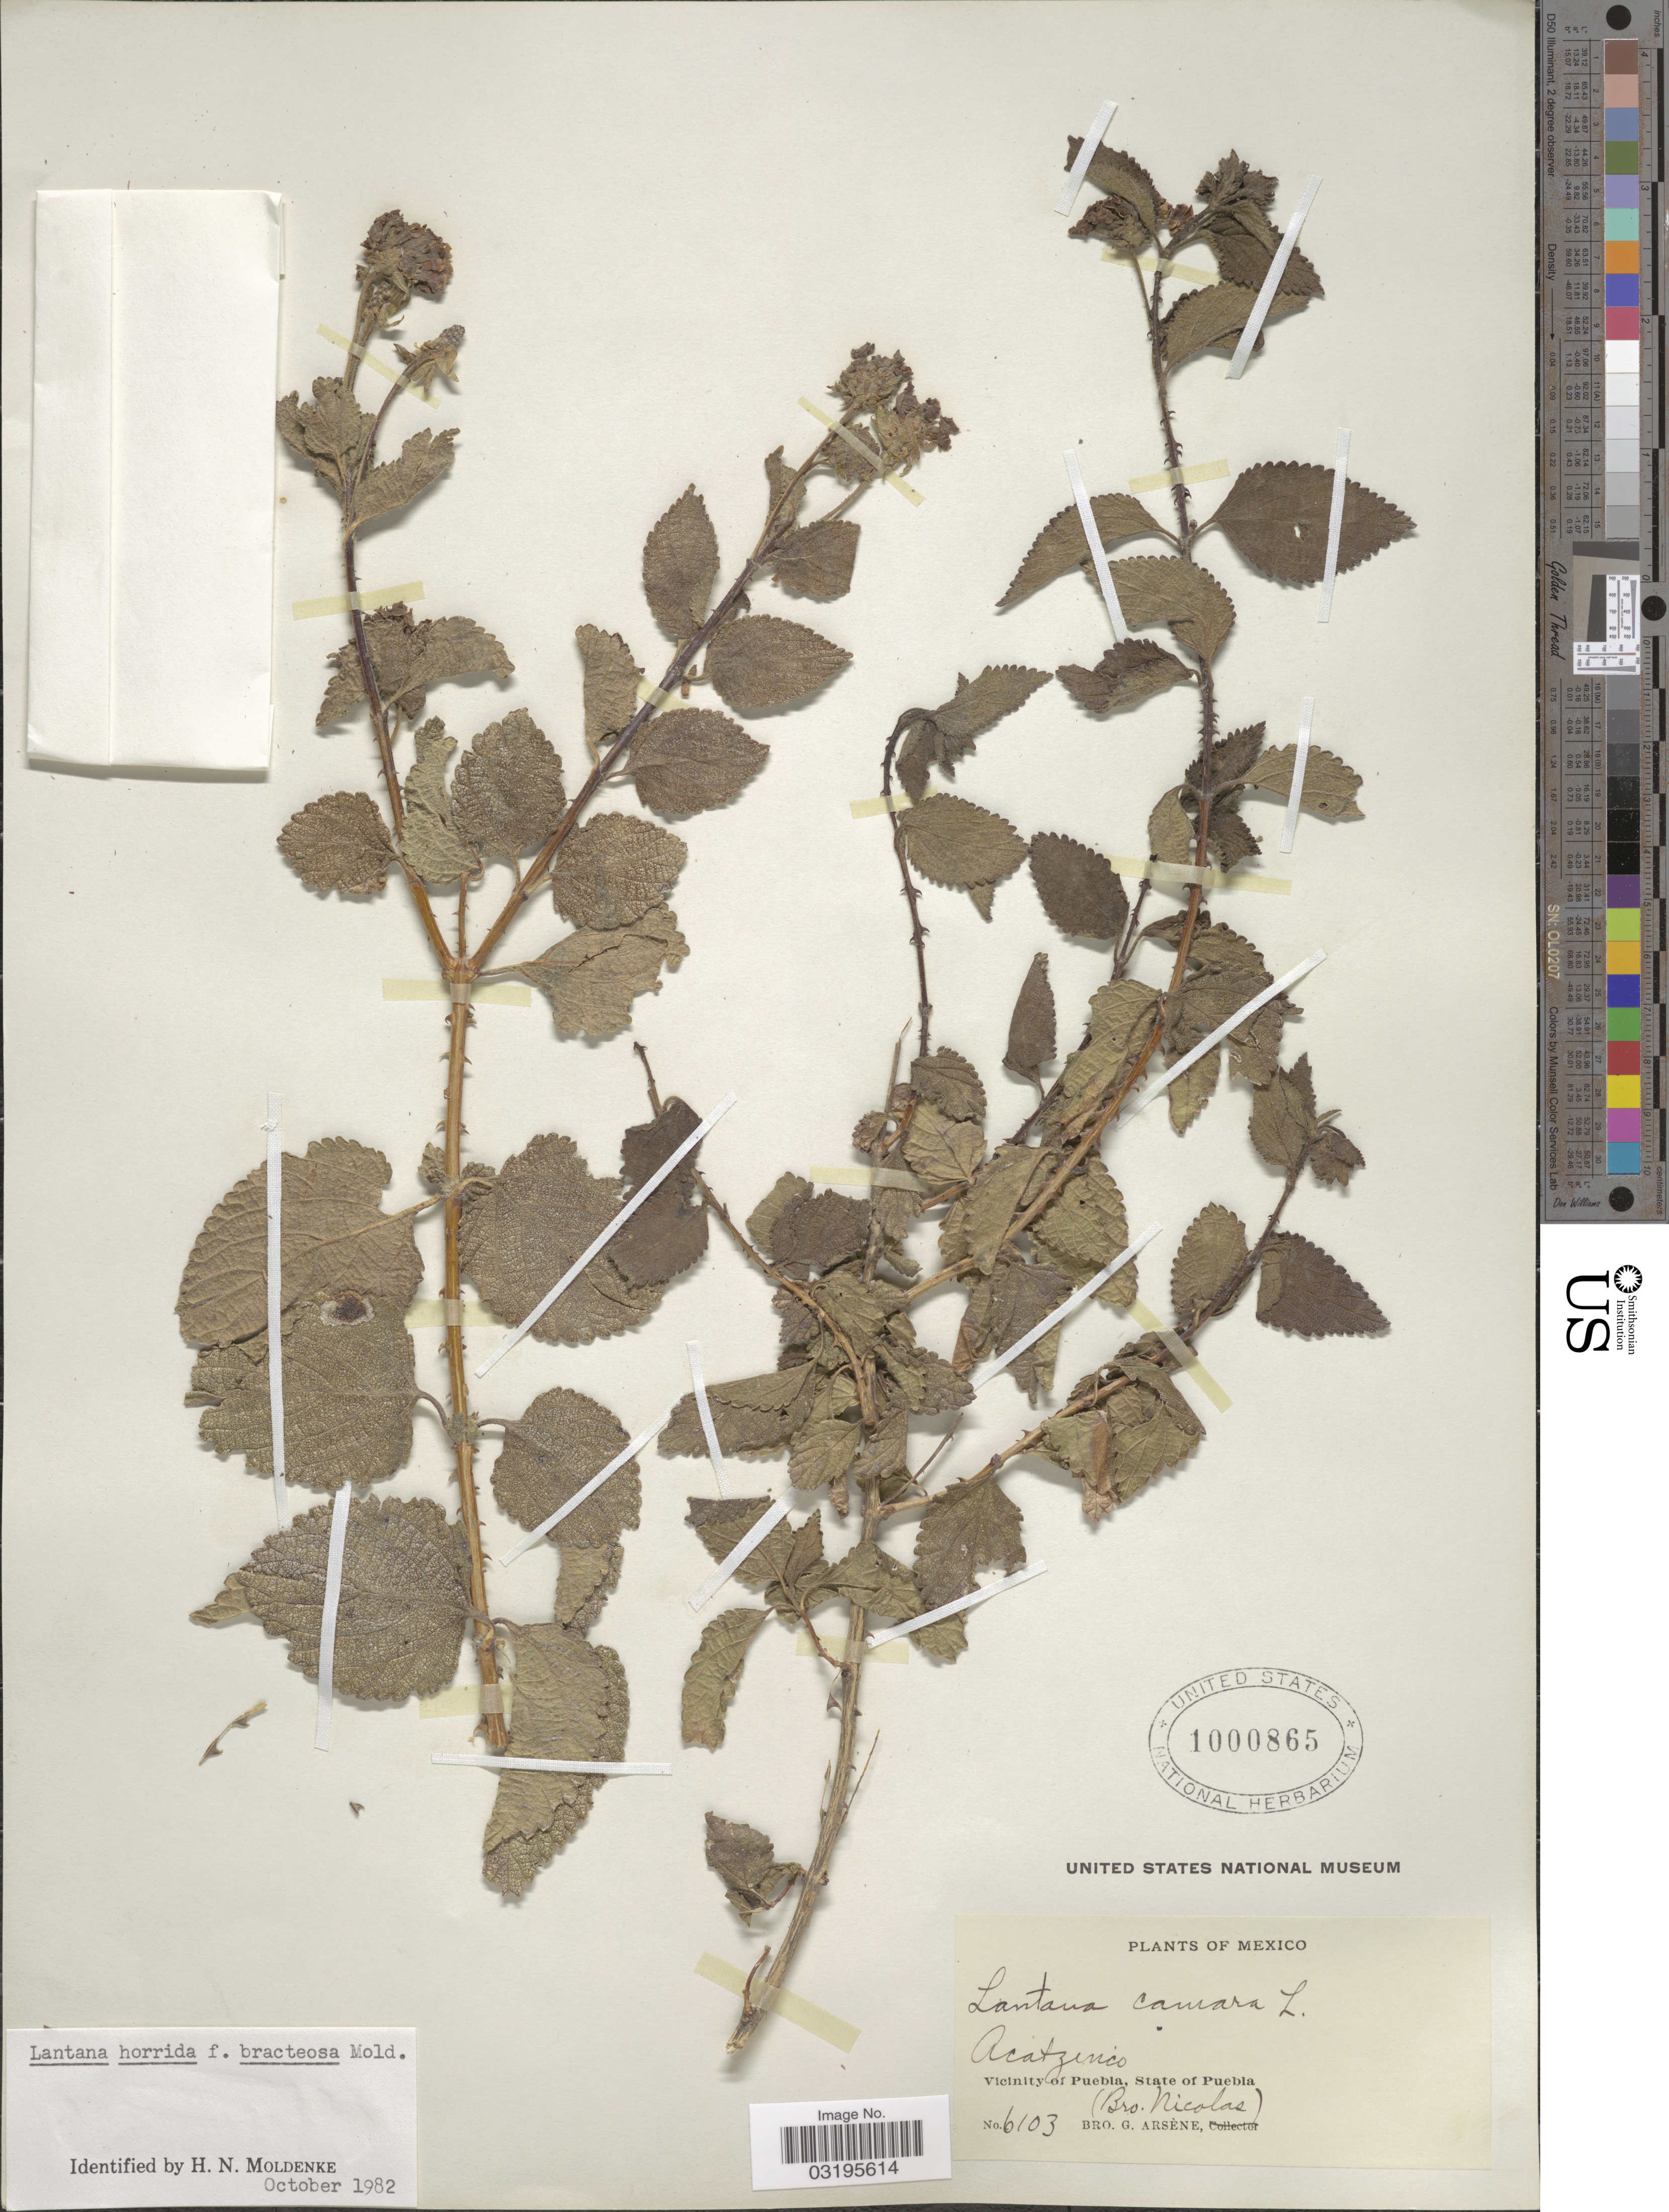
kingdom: Plantae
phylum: Tracheophyta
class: Magnoliopsida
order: Lamiales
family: Verbenaceae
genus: Lantana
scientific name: Lantana horrida f. bracteosa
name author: Moldenke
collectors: Bro. G. Arsène & Bro. Nicolas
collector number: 6103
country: Mexico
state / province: Puebla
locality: Acatzinco. Vicinity of Puebla.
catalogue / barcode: US 1000865